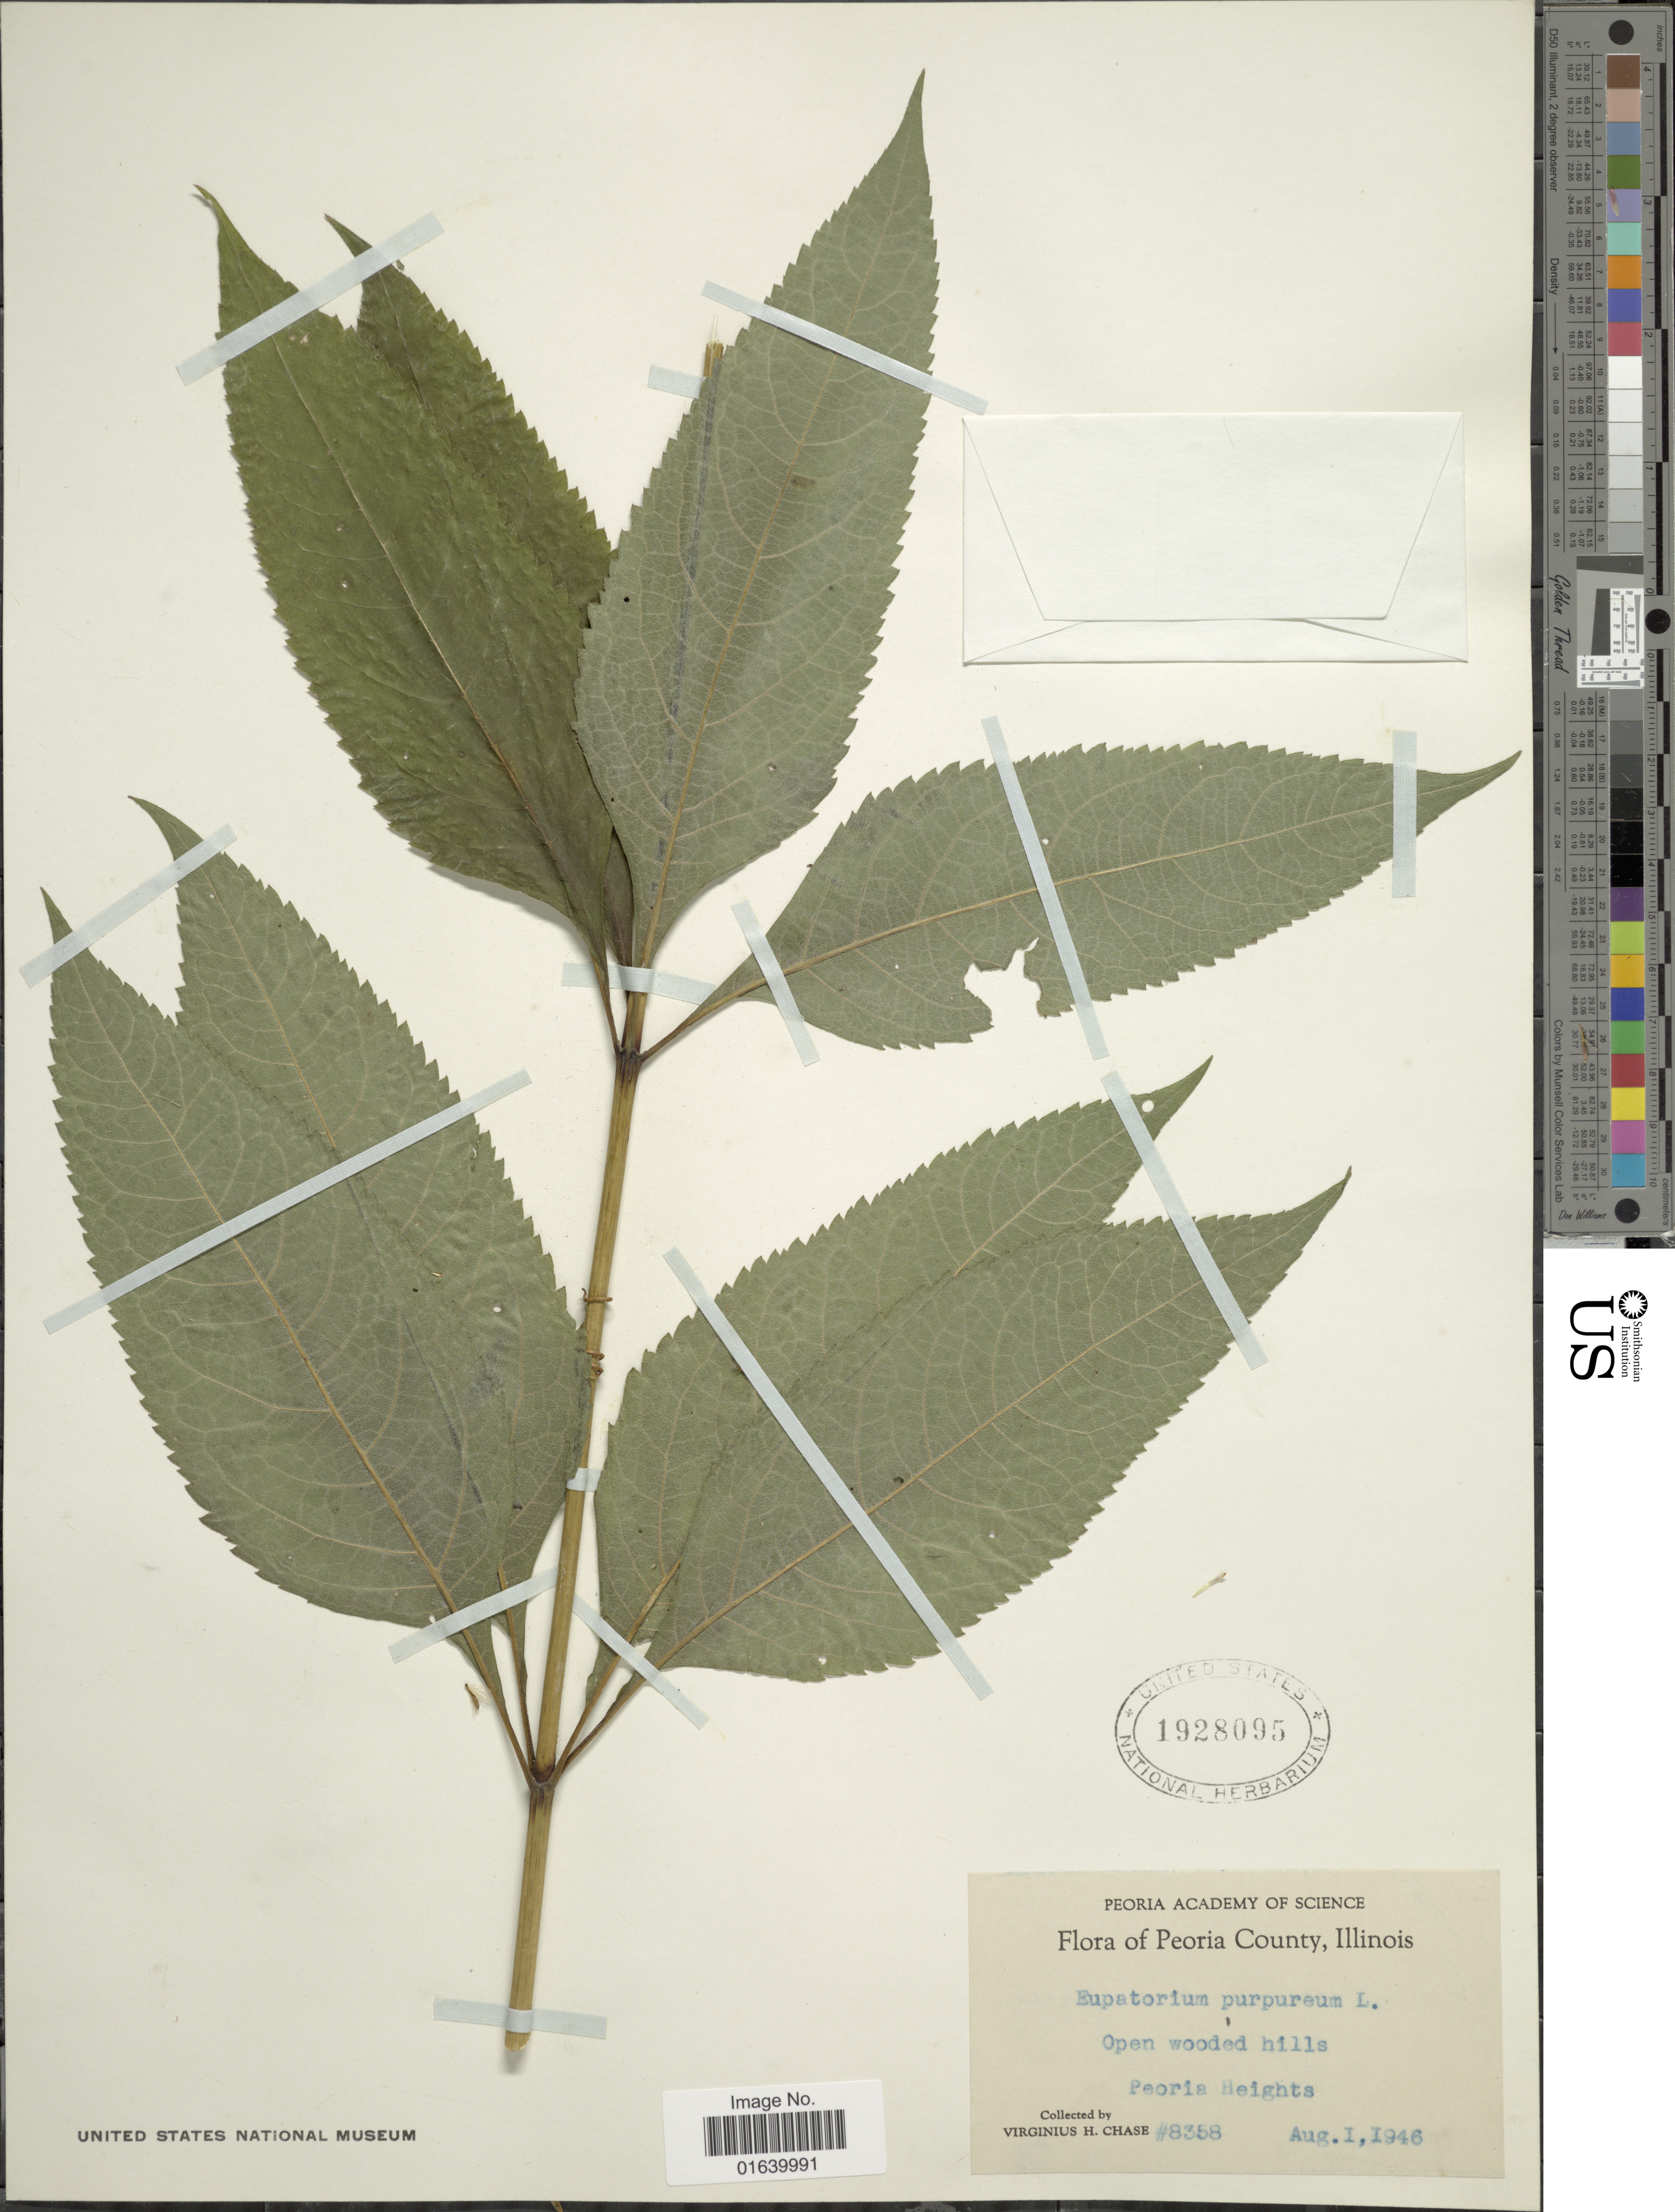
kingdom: Plantae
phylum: Tracheophyta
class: Magnoliopsida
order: Asterales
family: Asteraceae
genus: Eupatorium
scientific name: Eupatorium purpureum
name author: (L.) E.E. Lamont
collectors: V. H. Chase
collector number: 8358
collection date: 1946-08-01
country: United States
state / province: Illinois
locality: Illinois, Peoria County, Peoria Heights.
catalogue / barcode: US 1928095